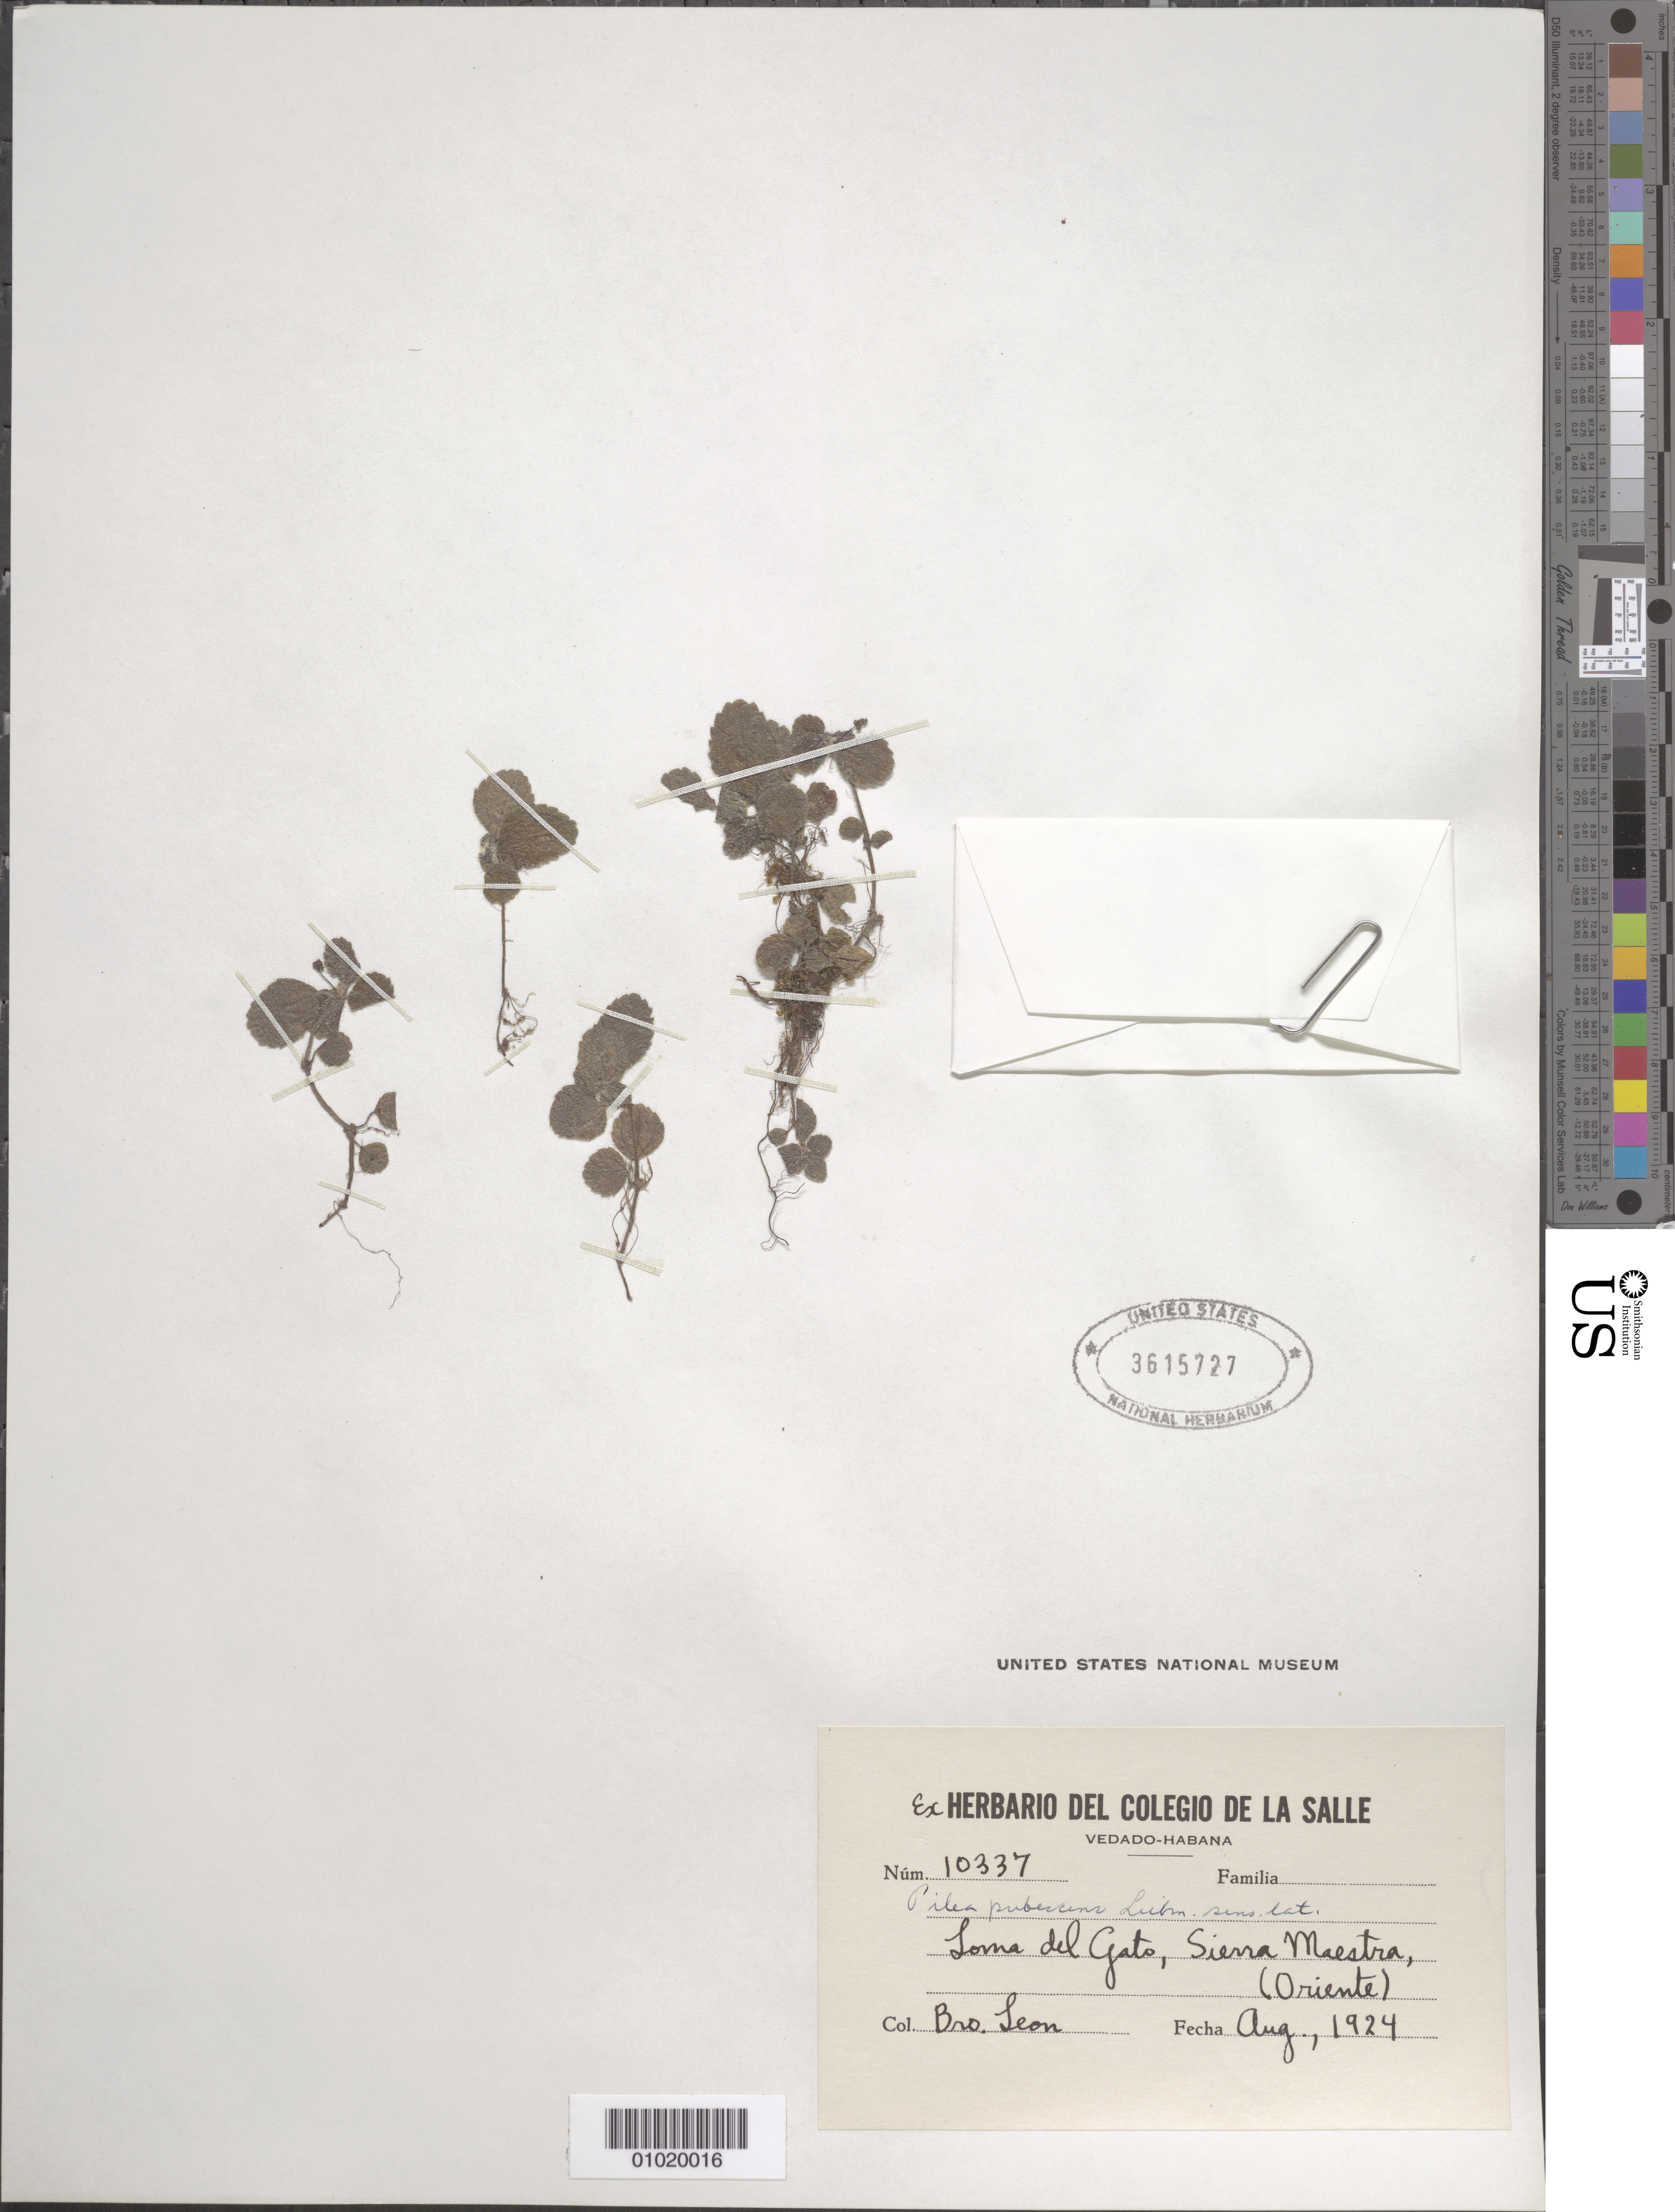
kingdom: Plantae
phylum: Tracheophyta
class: Magnoliopsida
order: Rosales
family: Urticaceae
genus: Pilea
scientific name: Pilea pubescens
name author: Liebm.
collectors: Bro. León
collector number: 10337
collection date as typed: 01 Aug 1924 to 31 Aug 1924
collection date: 1924-08-01/1924-08-31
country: Cuba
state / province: Oriente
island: Cuba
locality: Loma del Gato, Sierra Maestra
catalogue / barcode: US 3615727